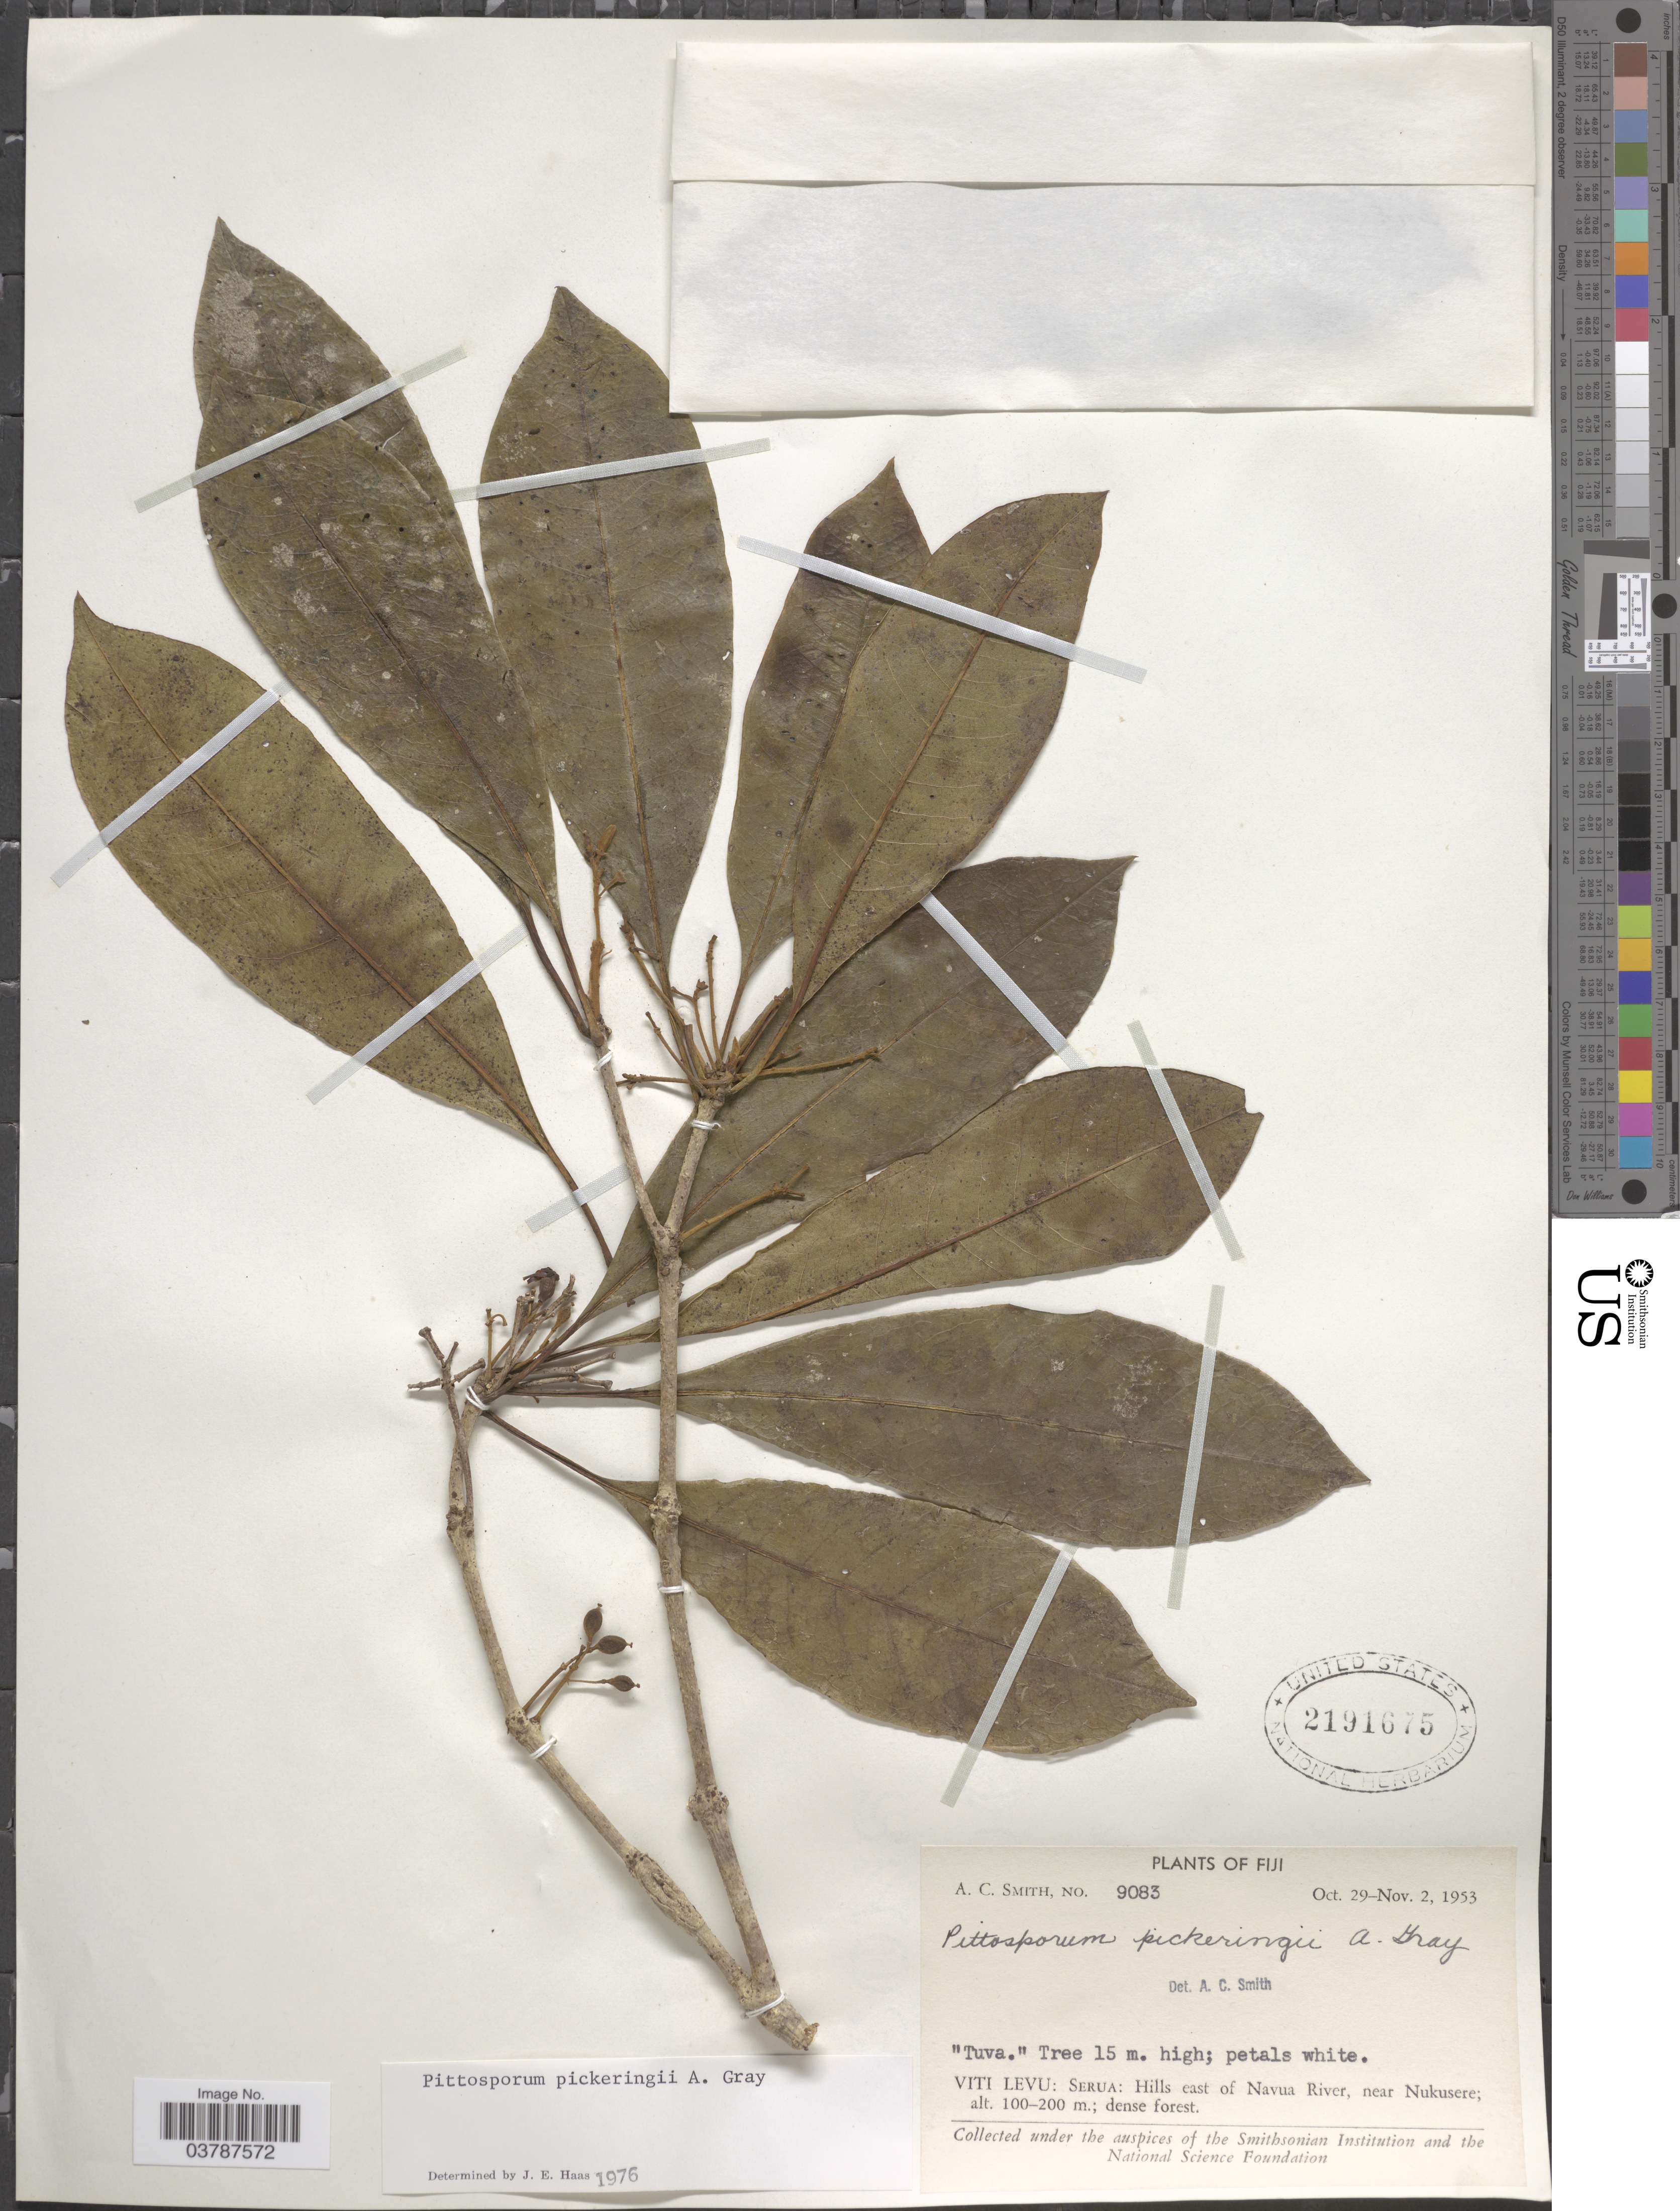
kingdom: Plantae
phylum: Tracheophyta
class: Magnoliopsida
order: Apiales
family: Pittosporaceae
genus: Pittosporum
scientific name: Pittosporum pickeringii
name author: A. Gray in Wilkes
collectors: A. C. Smith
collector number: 9083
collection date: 1953-10-29/1953-11-02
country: Fiji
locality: Viti Levu: Serua: Hill east of Navua River, near Nukusere.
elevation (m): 100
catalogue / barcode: US 2191675